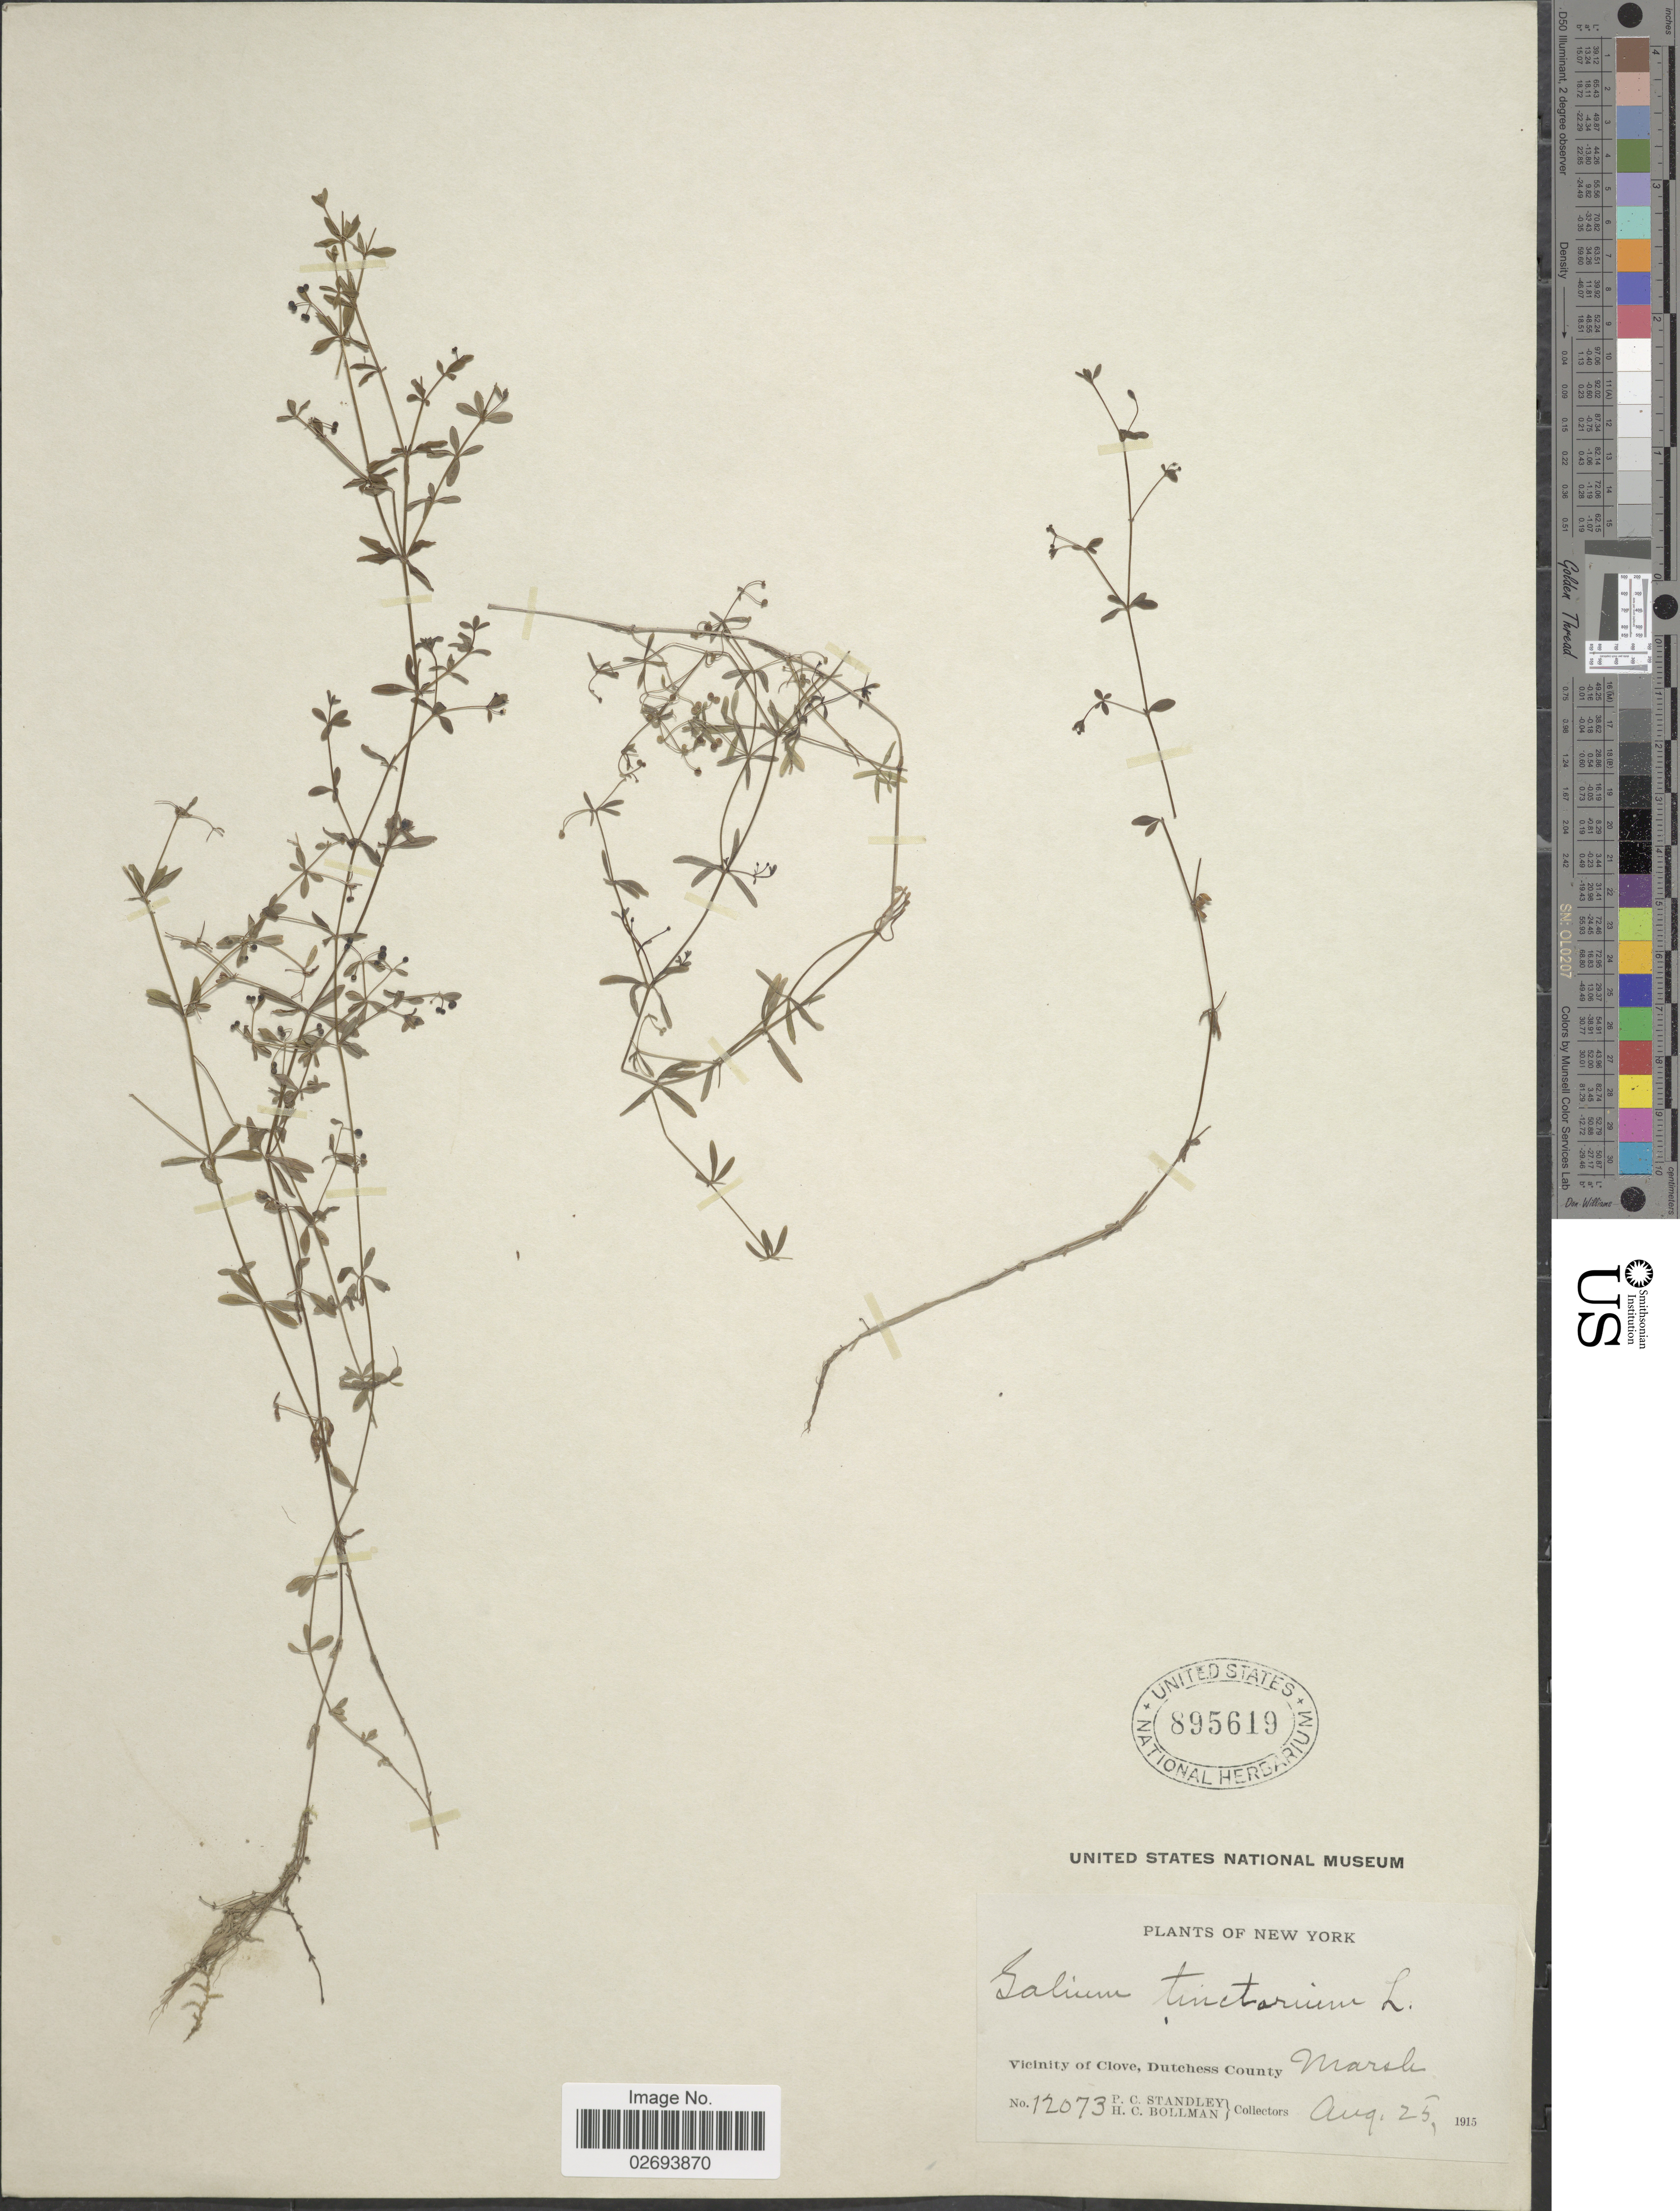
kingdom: Plantae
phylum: Tracheophyta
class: Magnoliopsida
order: Gentianales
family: Rubiaceae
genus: Galium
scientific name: Galium tinctorium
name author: (L.) Scop.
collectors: P. C. Standley & H. C. Bollman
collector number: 12073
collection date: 1915-08-25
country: United States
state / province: New York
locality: Vicinity of Clove, Dutchess County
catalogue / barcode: US 895619